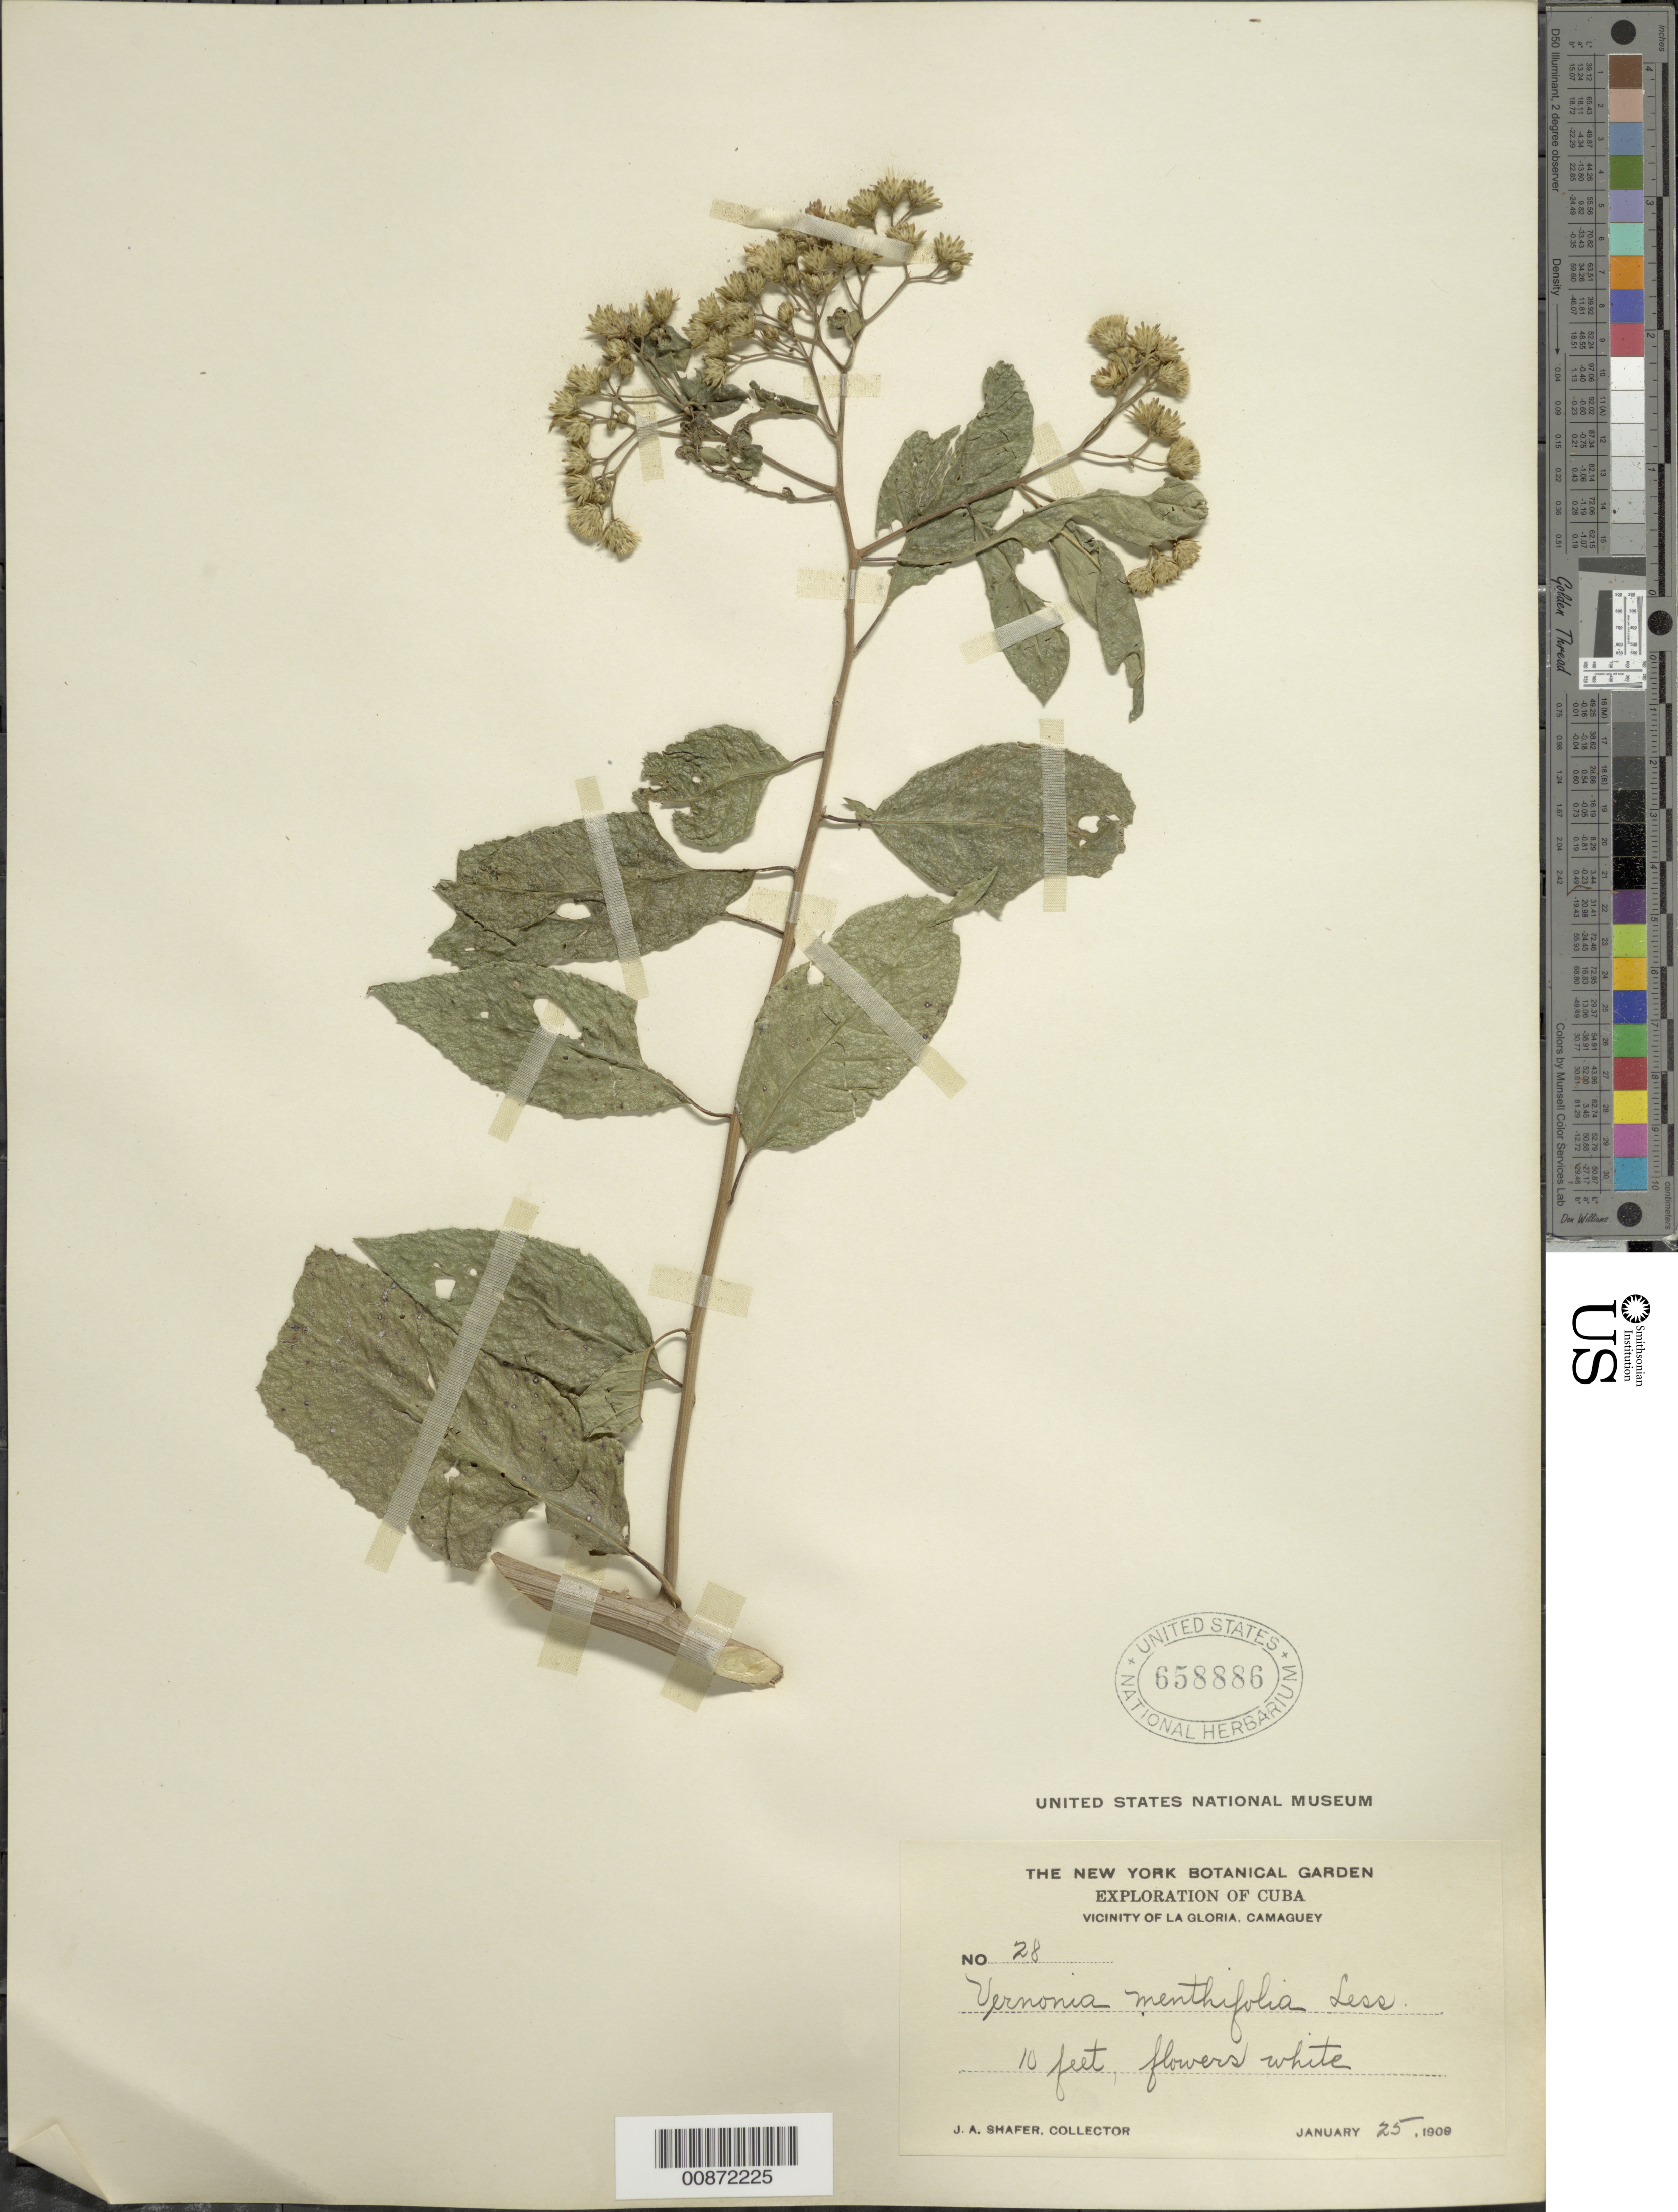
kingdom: Plantae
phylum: Tracheophyta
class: Magnoliopsida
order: Asterales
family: Asteraceae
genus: Vernonanthura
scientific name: Vernonanthura menthifolia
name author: (Poepp. ex Spreng.) H. Rob.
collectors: J. A. Shafer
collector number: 28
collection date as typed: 25 Jan 1909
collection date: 1909-01-25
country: Cuba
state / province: Camaguey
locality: Vicinity of La Gloria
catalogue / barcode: US 658886